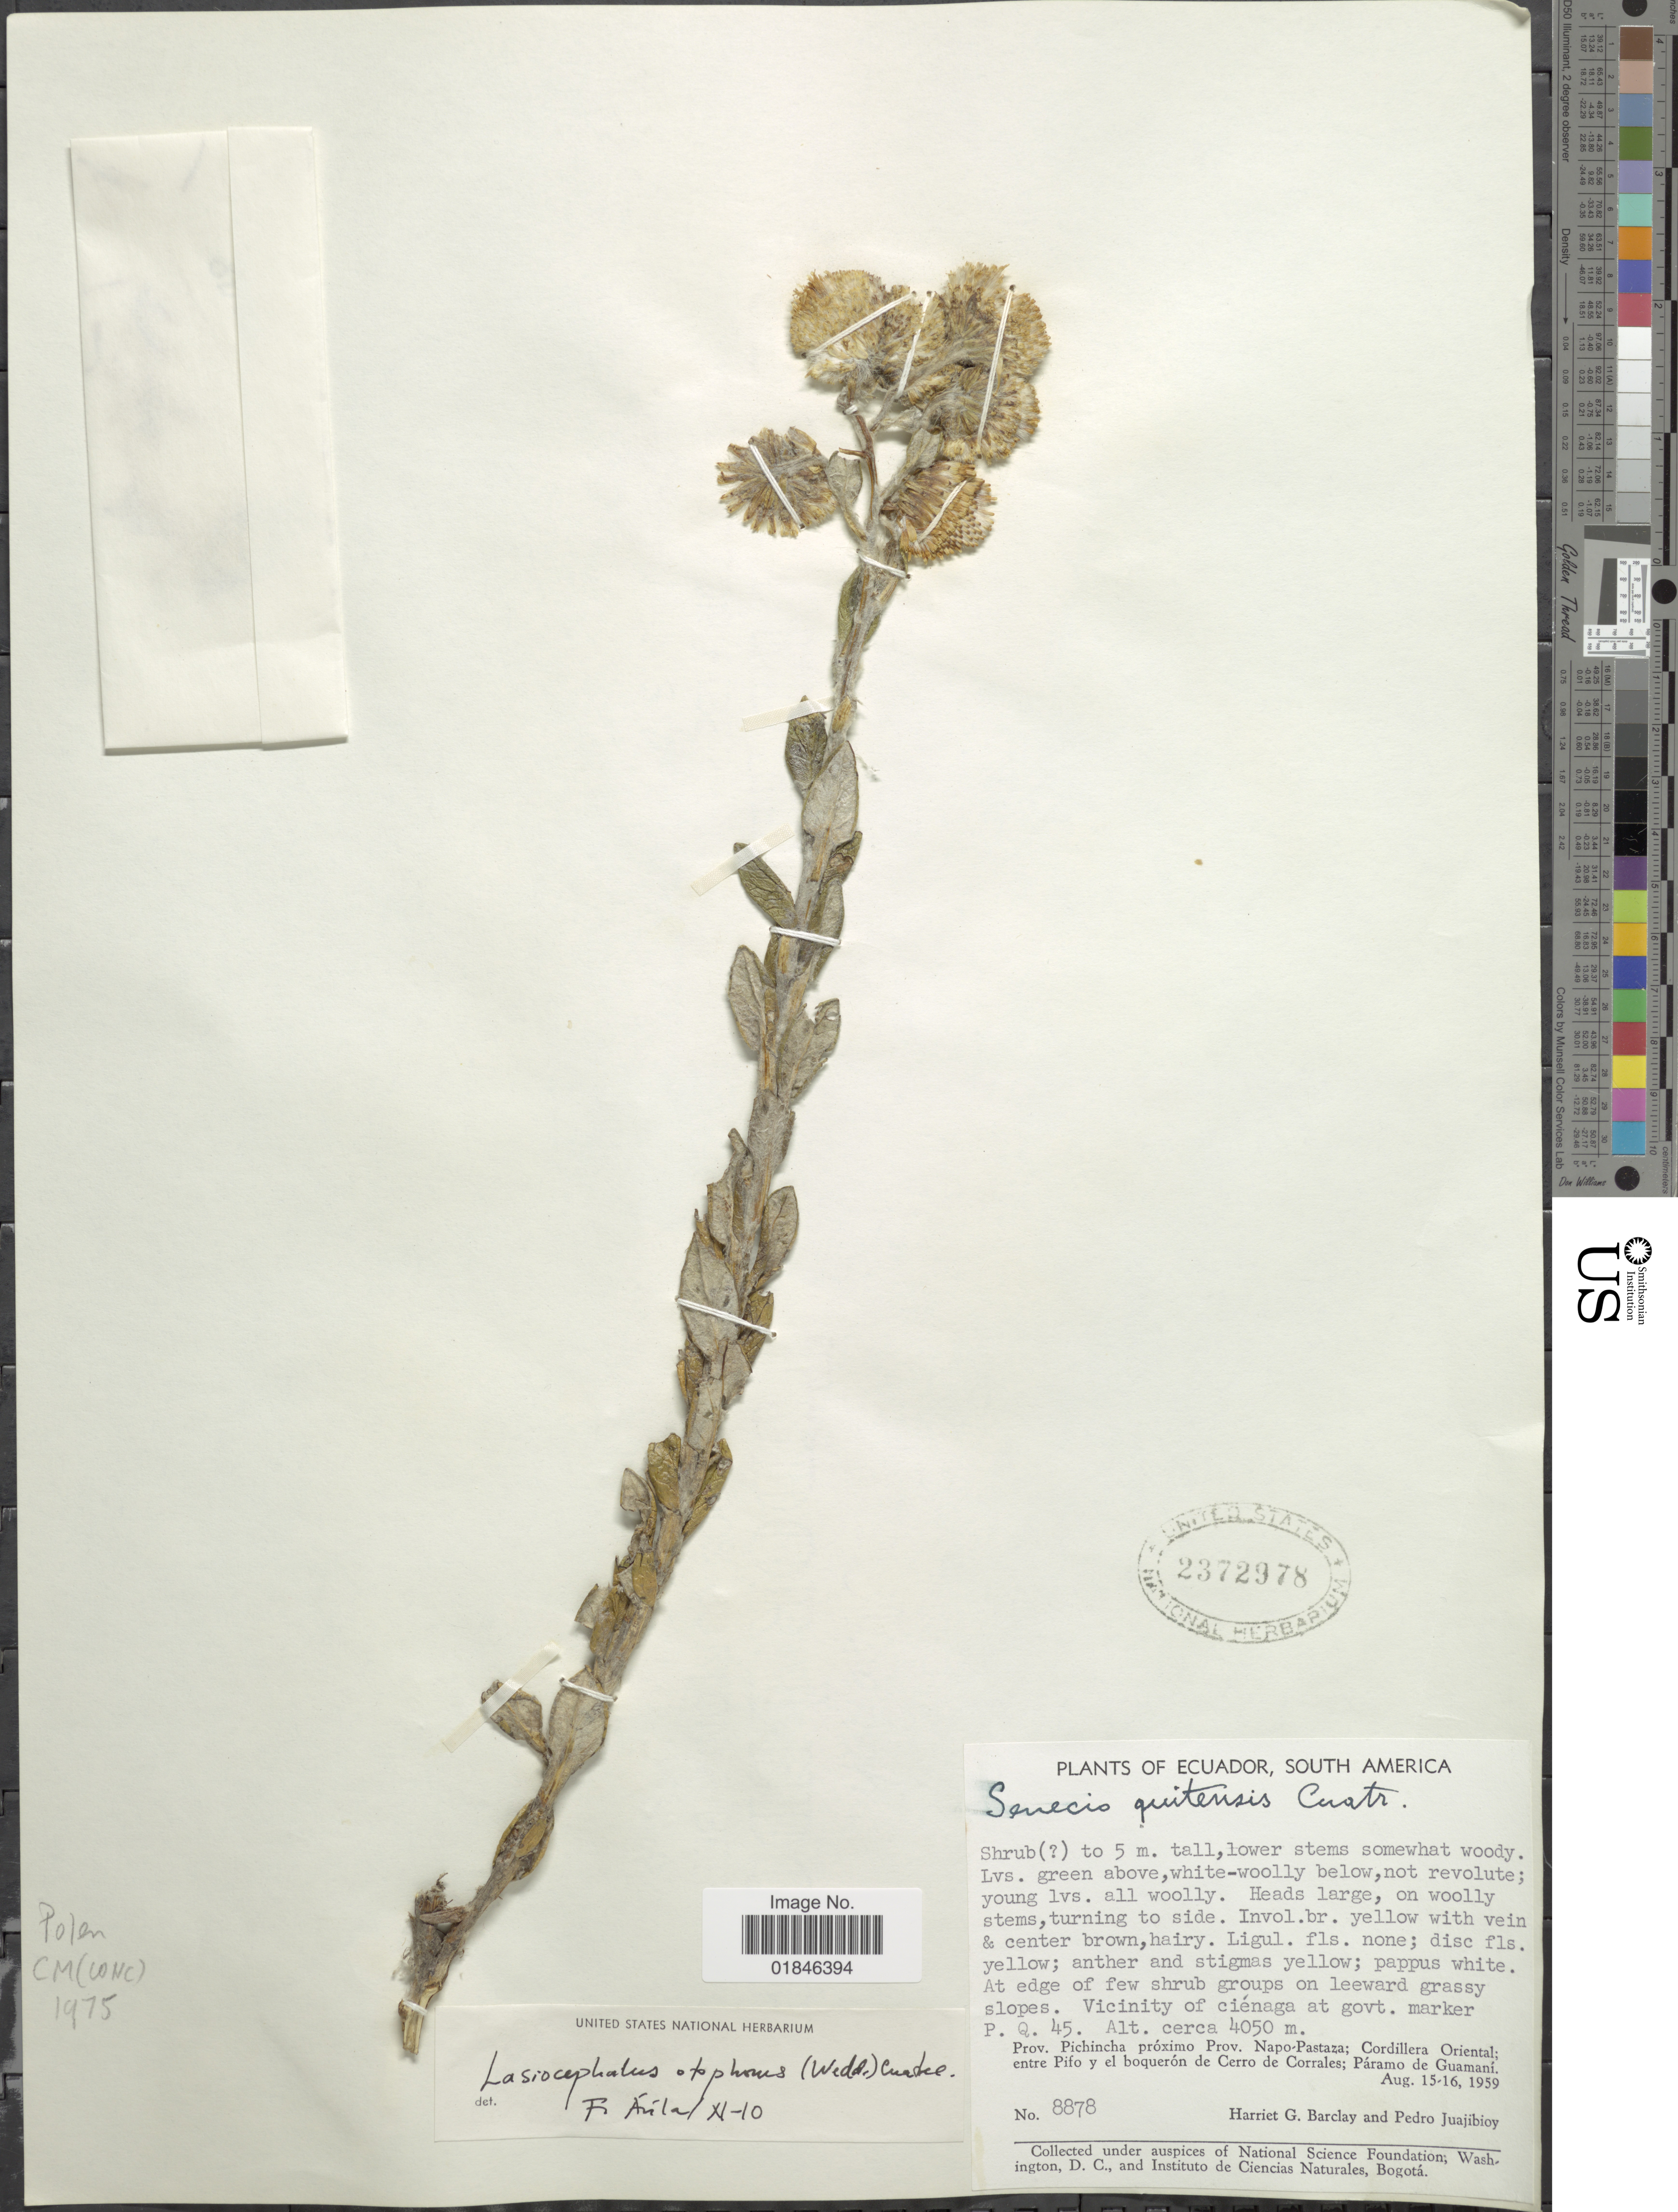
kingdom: Plantae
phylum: Tracheophyta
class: Magnoliopsida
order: Asterales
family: Asteraceae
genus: Senecio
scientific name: Senecio superandinus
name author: Cuatrec.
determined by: Salomon, Luciana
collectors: H. G. Barclay & P. Juajibioy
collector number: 8878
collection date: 1959-08-15/1959-08-16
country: Ecuador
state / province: Pichincha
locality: Vicinity of cienaga at govt. marker P.Q. 45. Prov. Pichincha proximo Prov. Napo-Pastaza; Cordillera Oriental entre Pifo y el boqueron de Cerro de Corrales; Paramo de Guamani.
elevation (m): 4050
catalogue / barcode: US 2372978